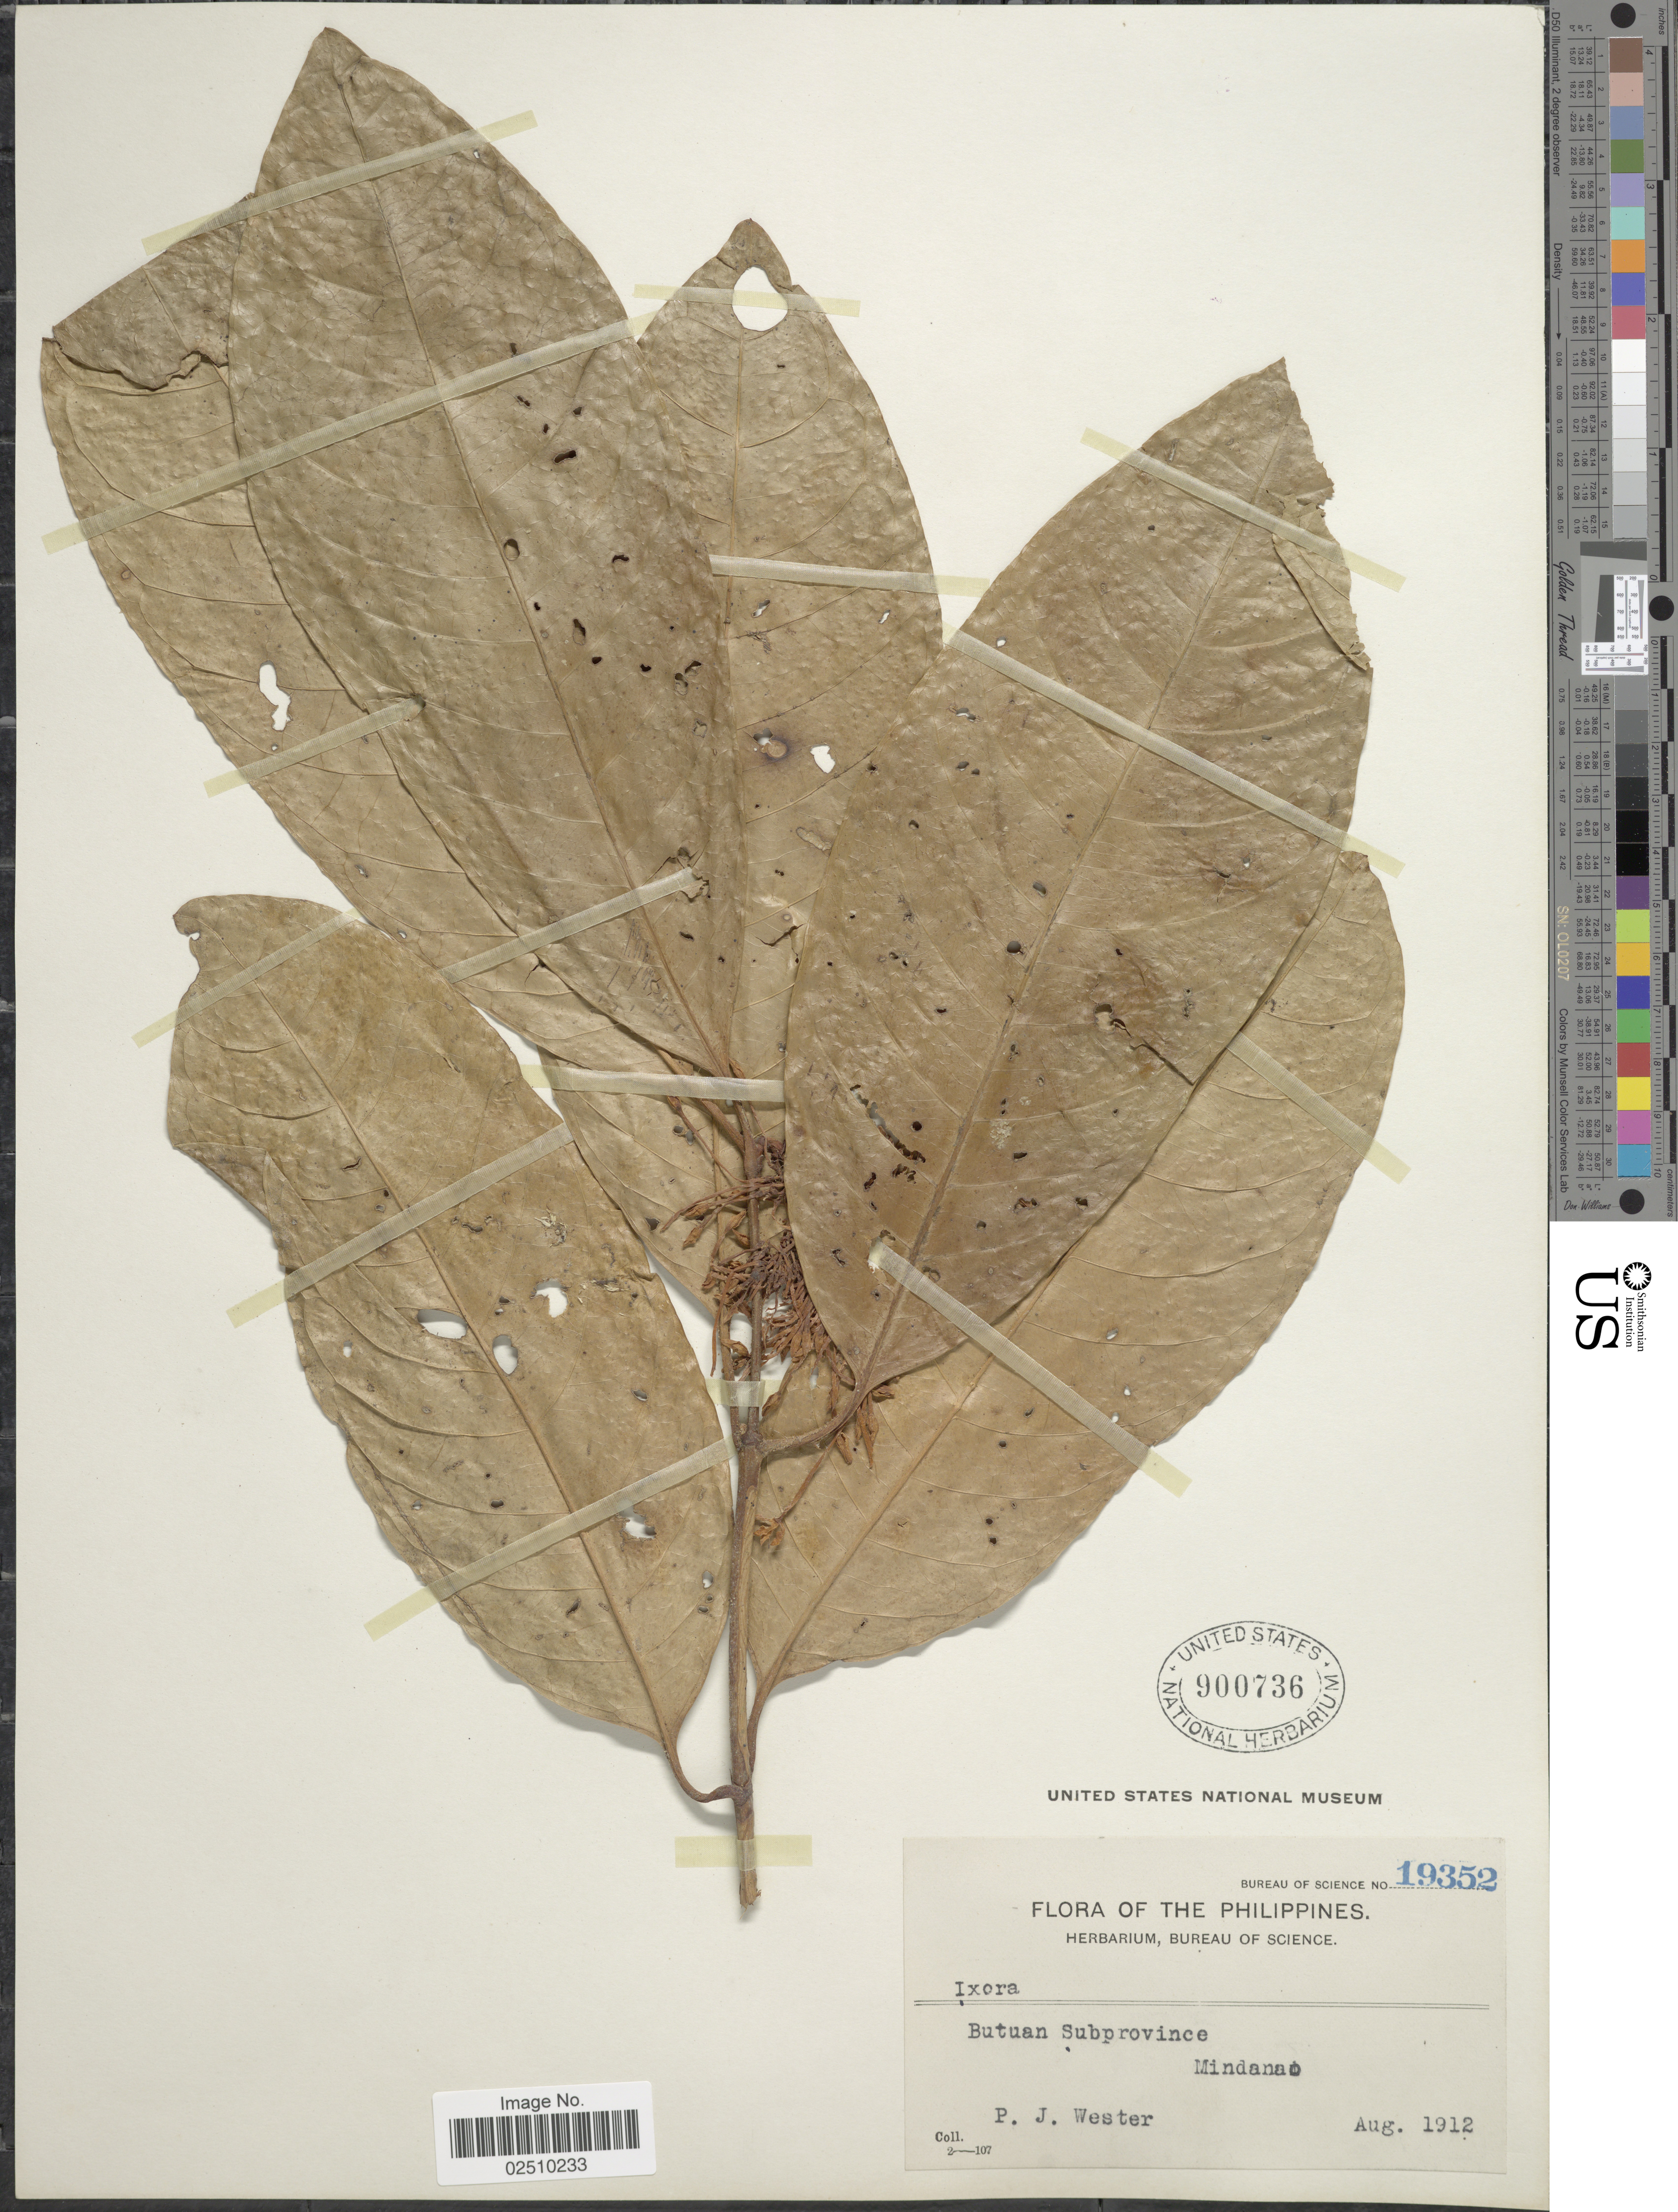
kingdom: Plantae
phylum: Tracheophyta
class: Magnoliopsida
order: Gentianales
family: Rubiaceae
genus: Ixora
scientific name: Ixora sp.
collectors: P. J. Wester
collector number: Bureau of Science 19352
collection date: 1912-08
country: Philippines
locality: Butuan Subprovince, Mindanao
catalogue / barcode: US 900736